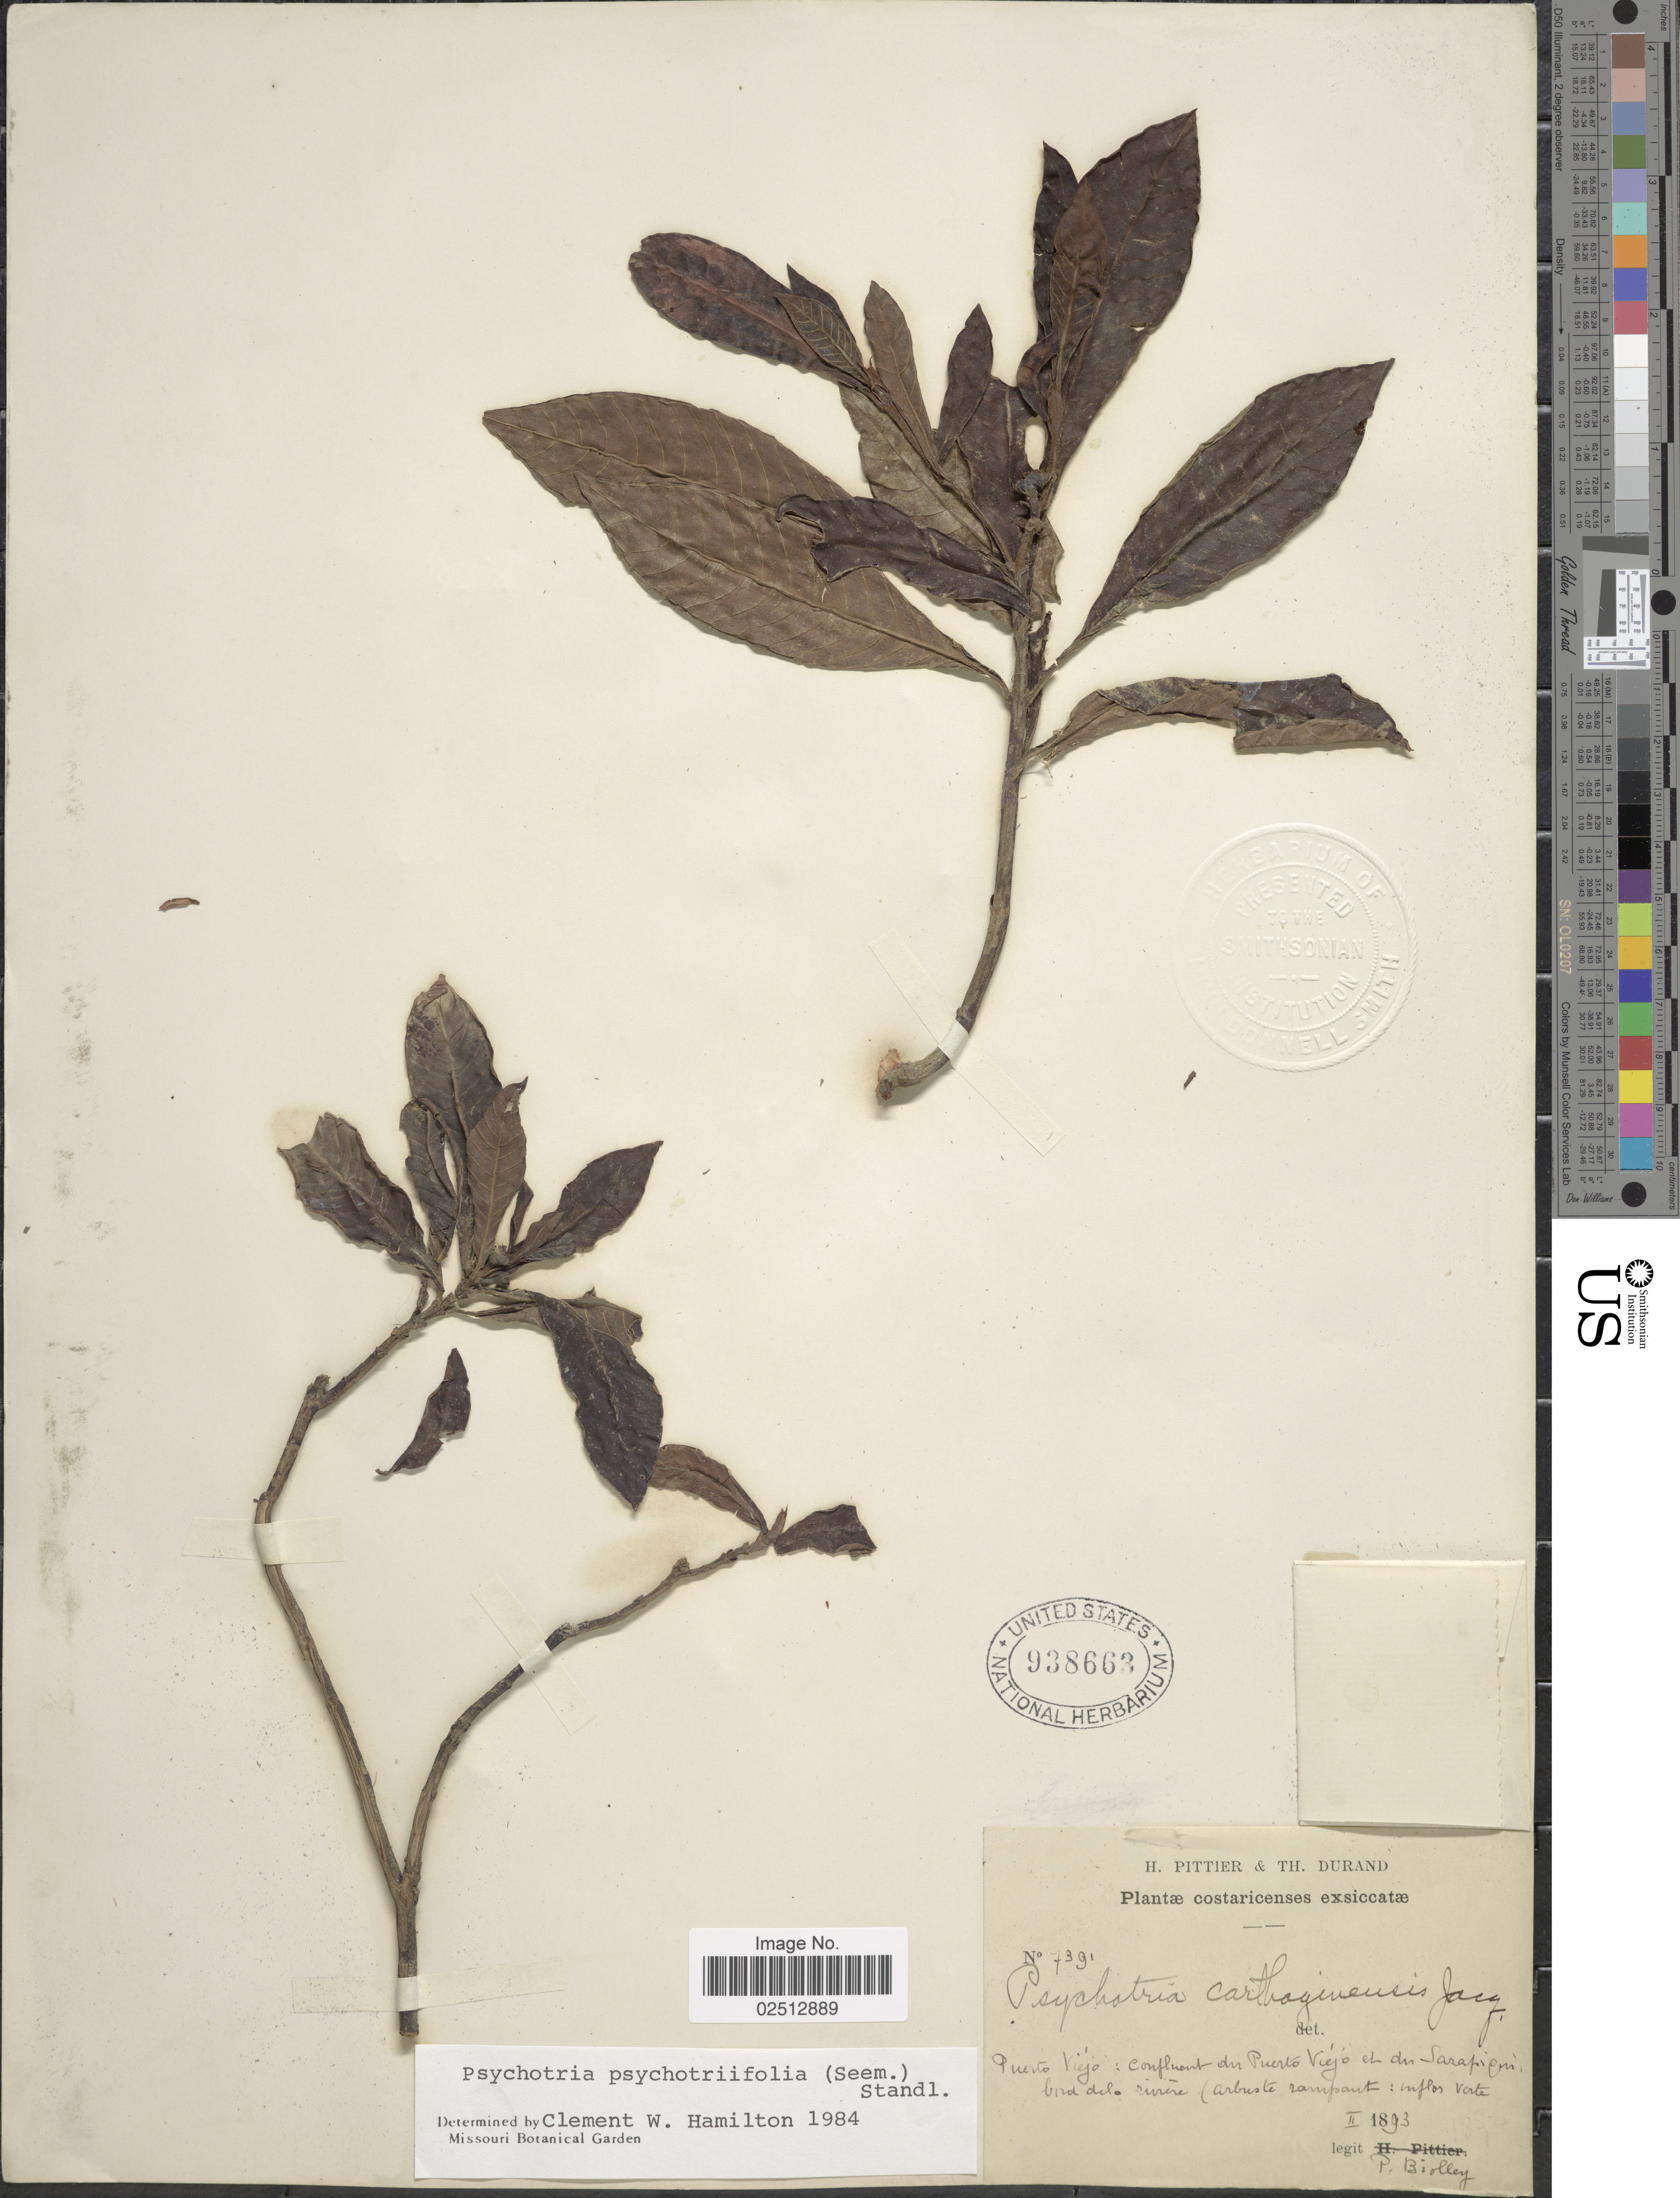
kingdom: Plantae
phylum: Tracheophyta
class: Magnoliopsida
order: Gentianales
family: Rubiaceae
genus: Psychotria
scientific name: Psychotria psychotriaefolia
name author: (Seem.) Standl.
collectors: P. Biolley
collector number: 7391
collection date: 1893-02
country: Costa Rica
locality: Costaricenses. Puerto Viejo: confluent du Puerto Viejo et du Sarapiqui bord del riviere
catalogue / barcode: US 938663